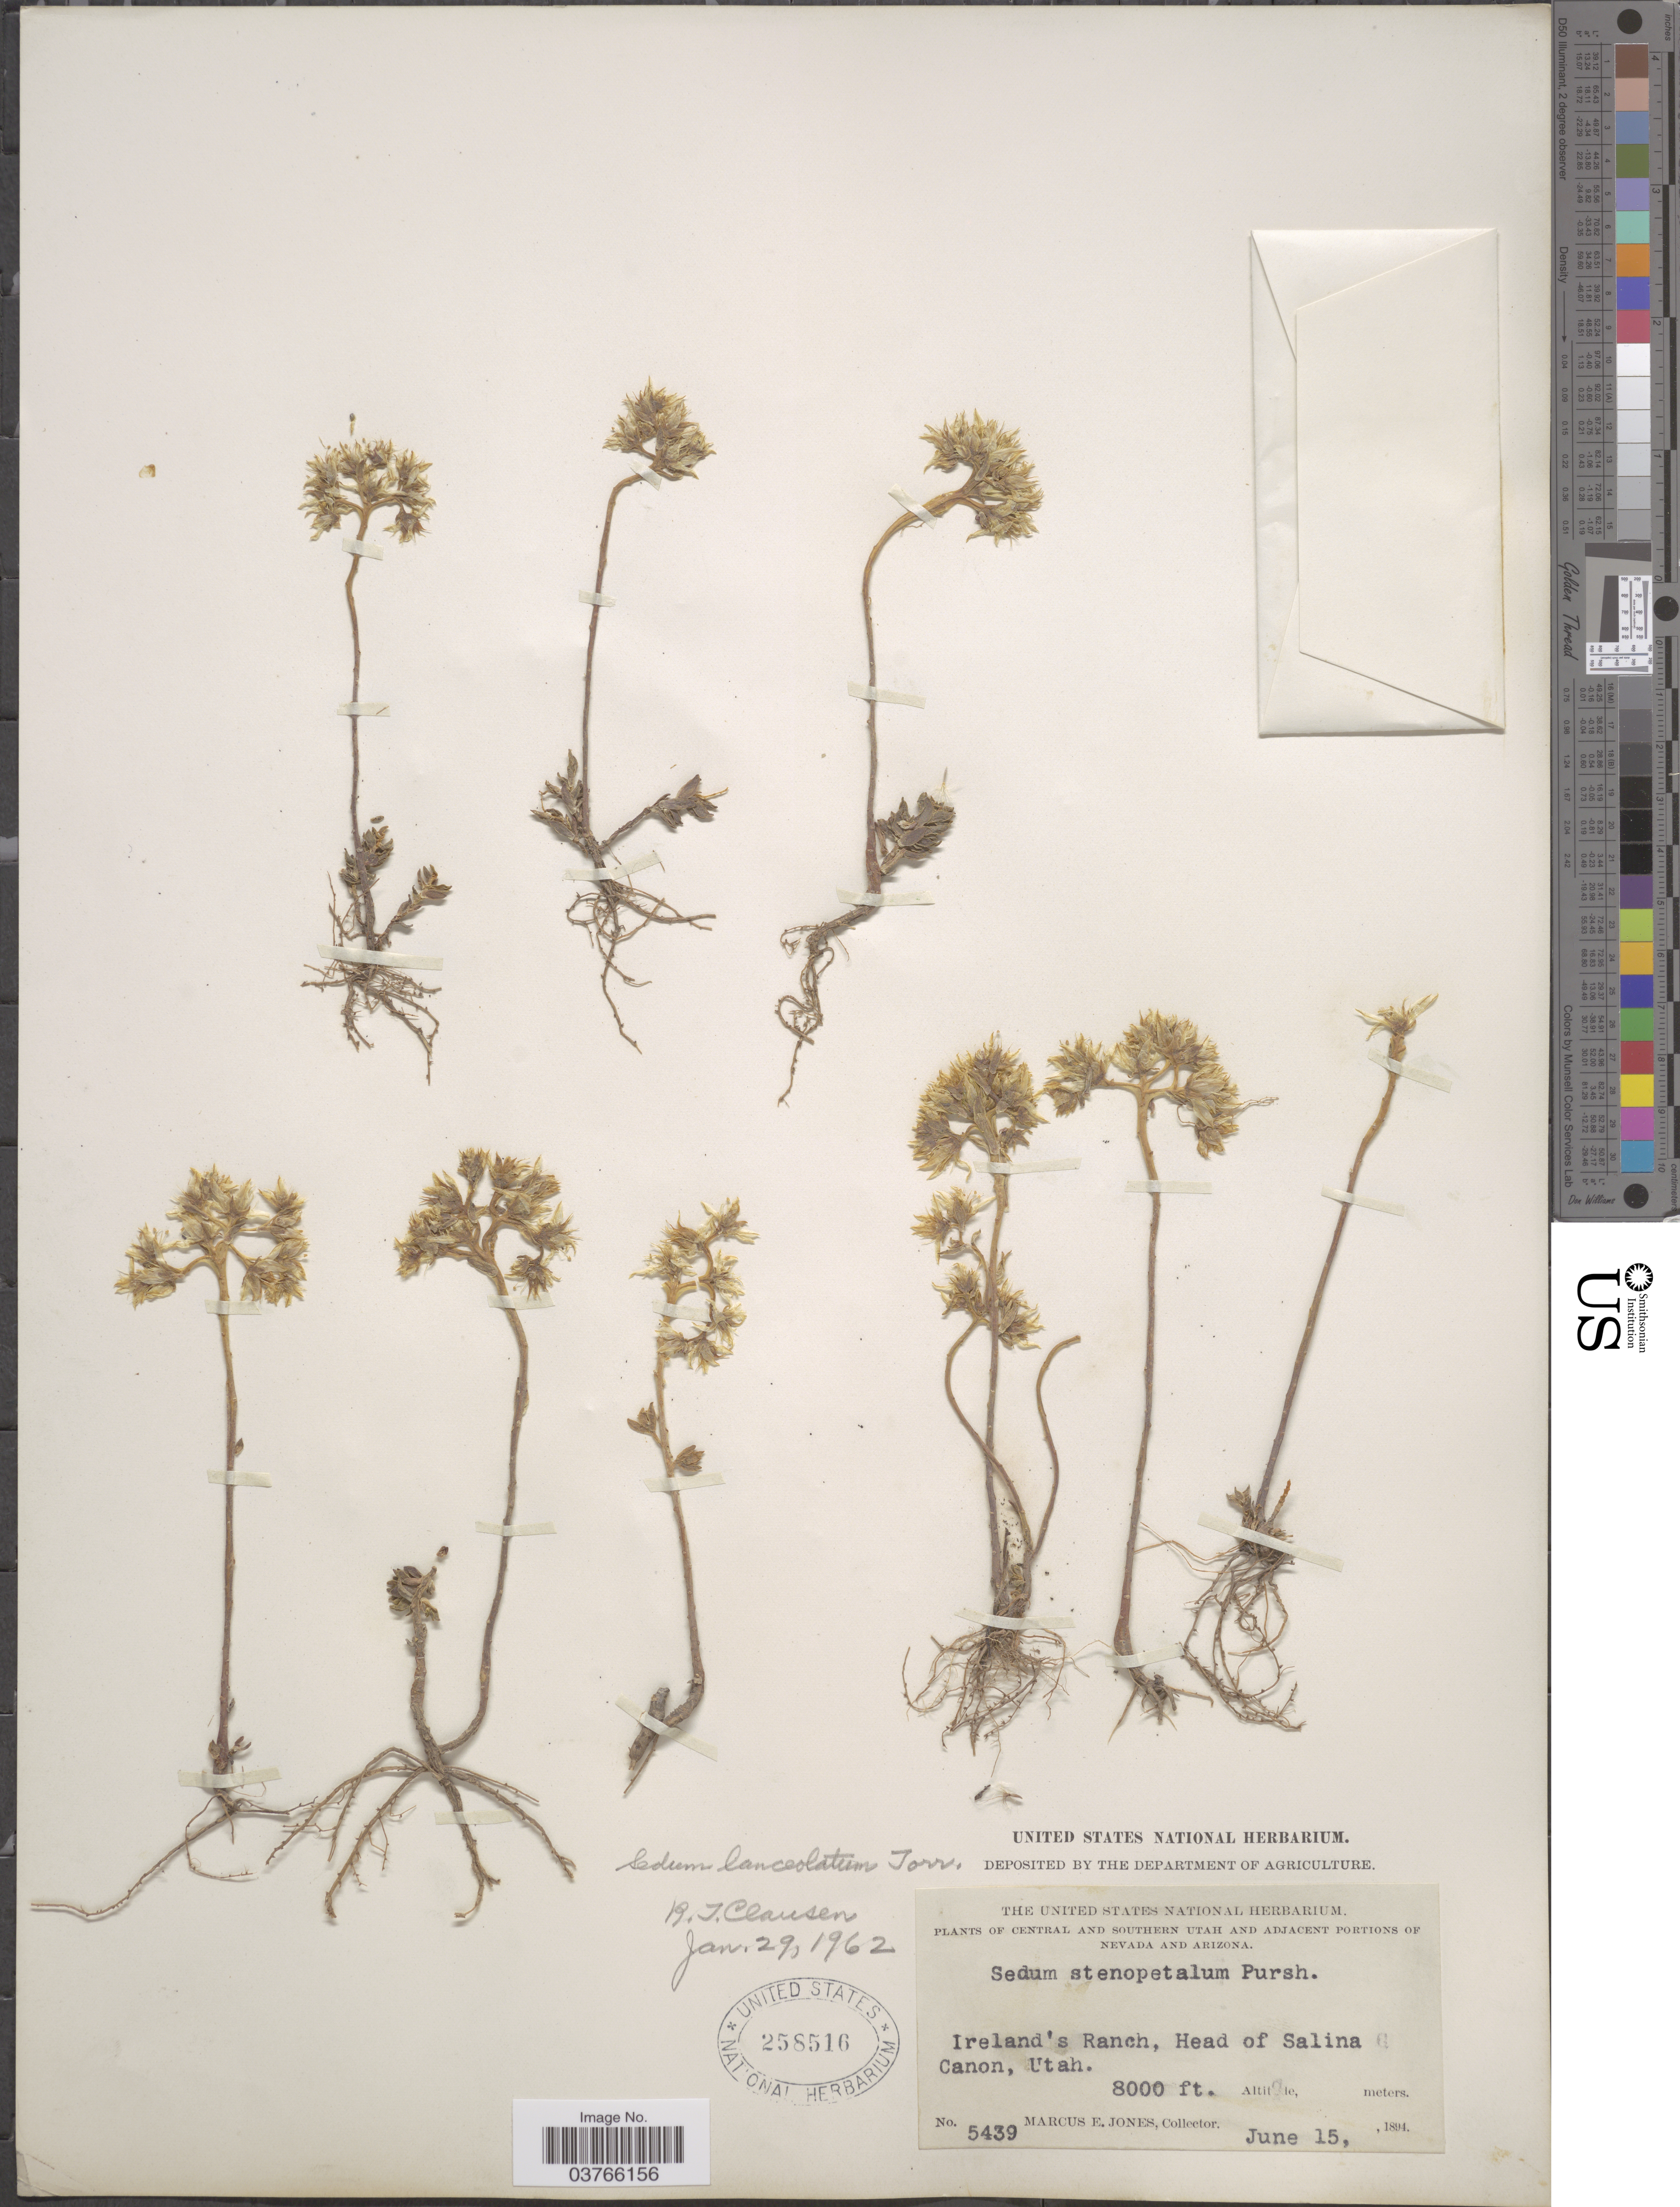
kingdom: Plantae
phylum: Tracheophyta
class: Magnoliopsida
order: Saxifragales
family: Crassulaceae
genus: Sedum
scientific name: Sedum lanceolatum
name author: Torr.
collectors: M. E. Jones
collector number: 5439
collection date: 1894-06-15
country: United States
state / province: Utah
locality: Central and Southern Utah. Ireland's Ranch, Head of Salina Canon.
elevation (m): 2438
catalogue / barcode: US 258516